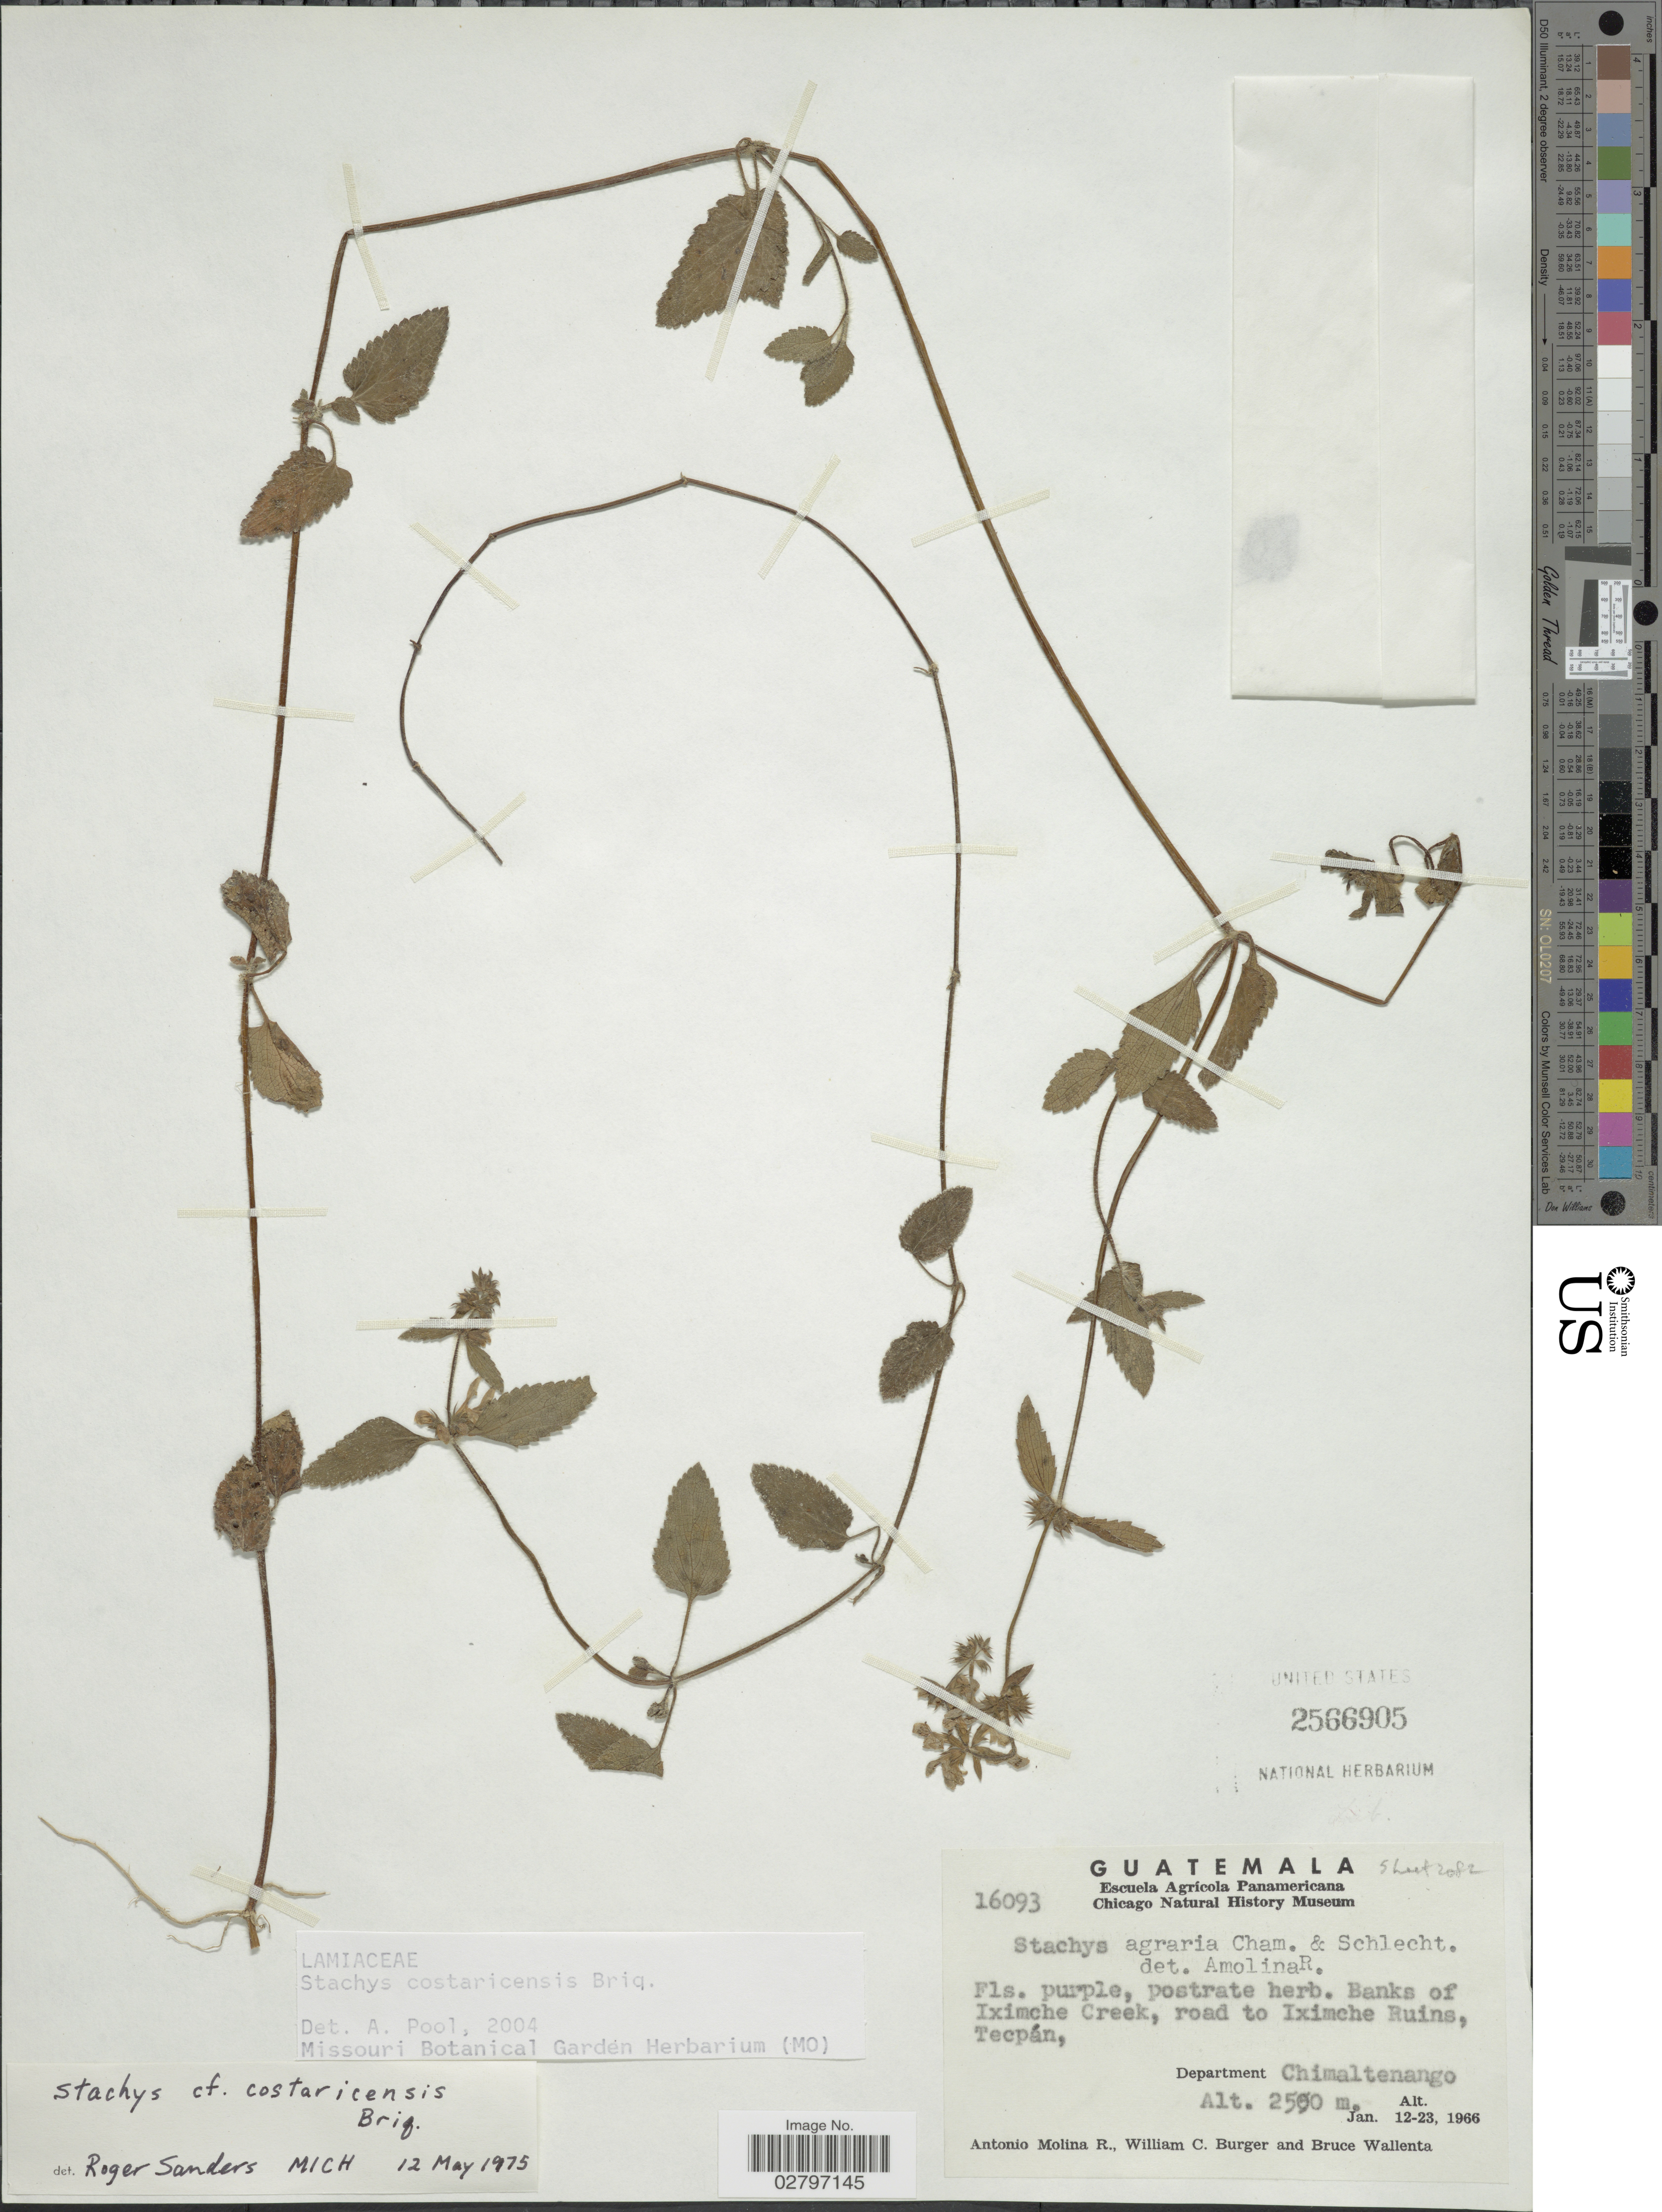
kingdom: Plantae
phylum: Tracheophyta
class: Magnoliopsida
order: Lamiales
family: Lamiaceae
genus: Stachys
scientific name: Stachys costaricensis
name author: Briq.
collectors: A. Molina R., W. Burger & B. Wallenta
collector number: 16093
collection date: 1966-01-12/1966-01-23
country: Guatemala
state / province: Chimaltenango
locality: Banks of Iximche Creek, road to Iximche Ruins, Tecpán. Department Chimaltenango.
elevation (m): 2500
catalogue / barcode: US 2566905